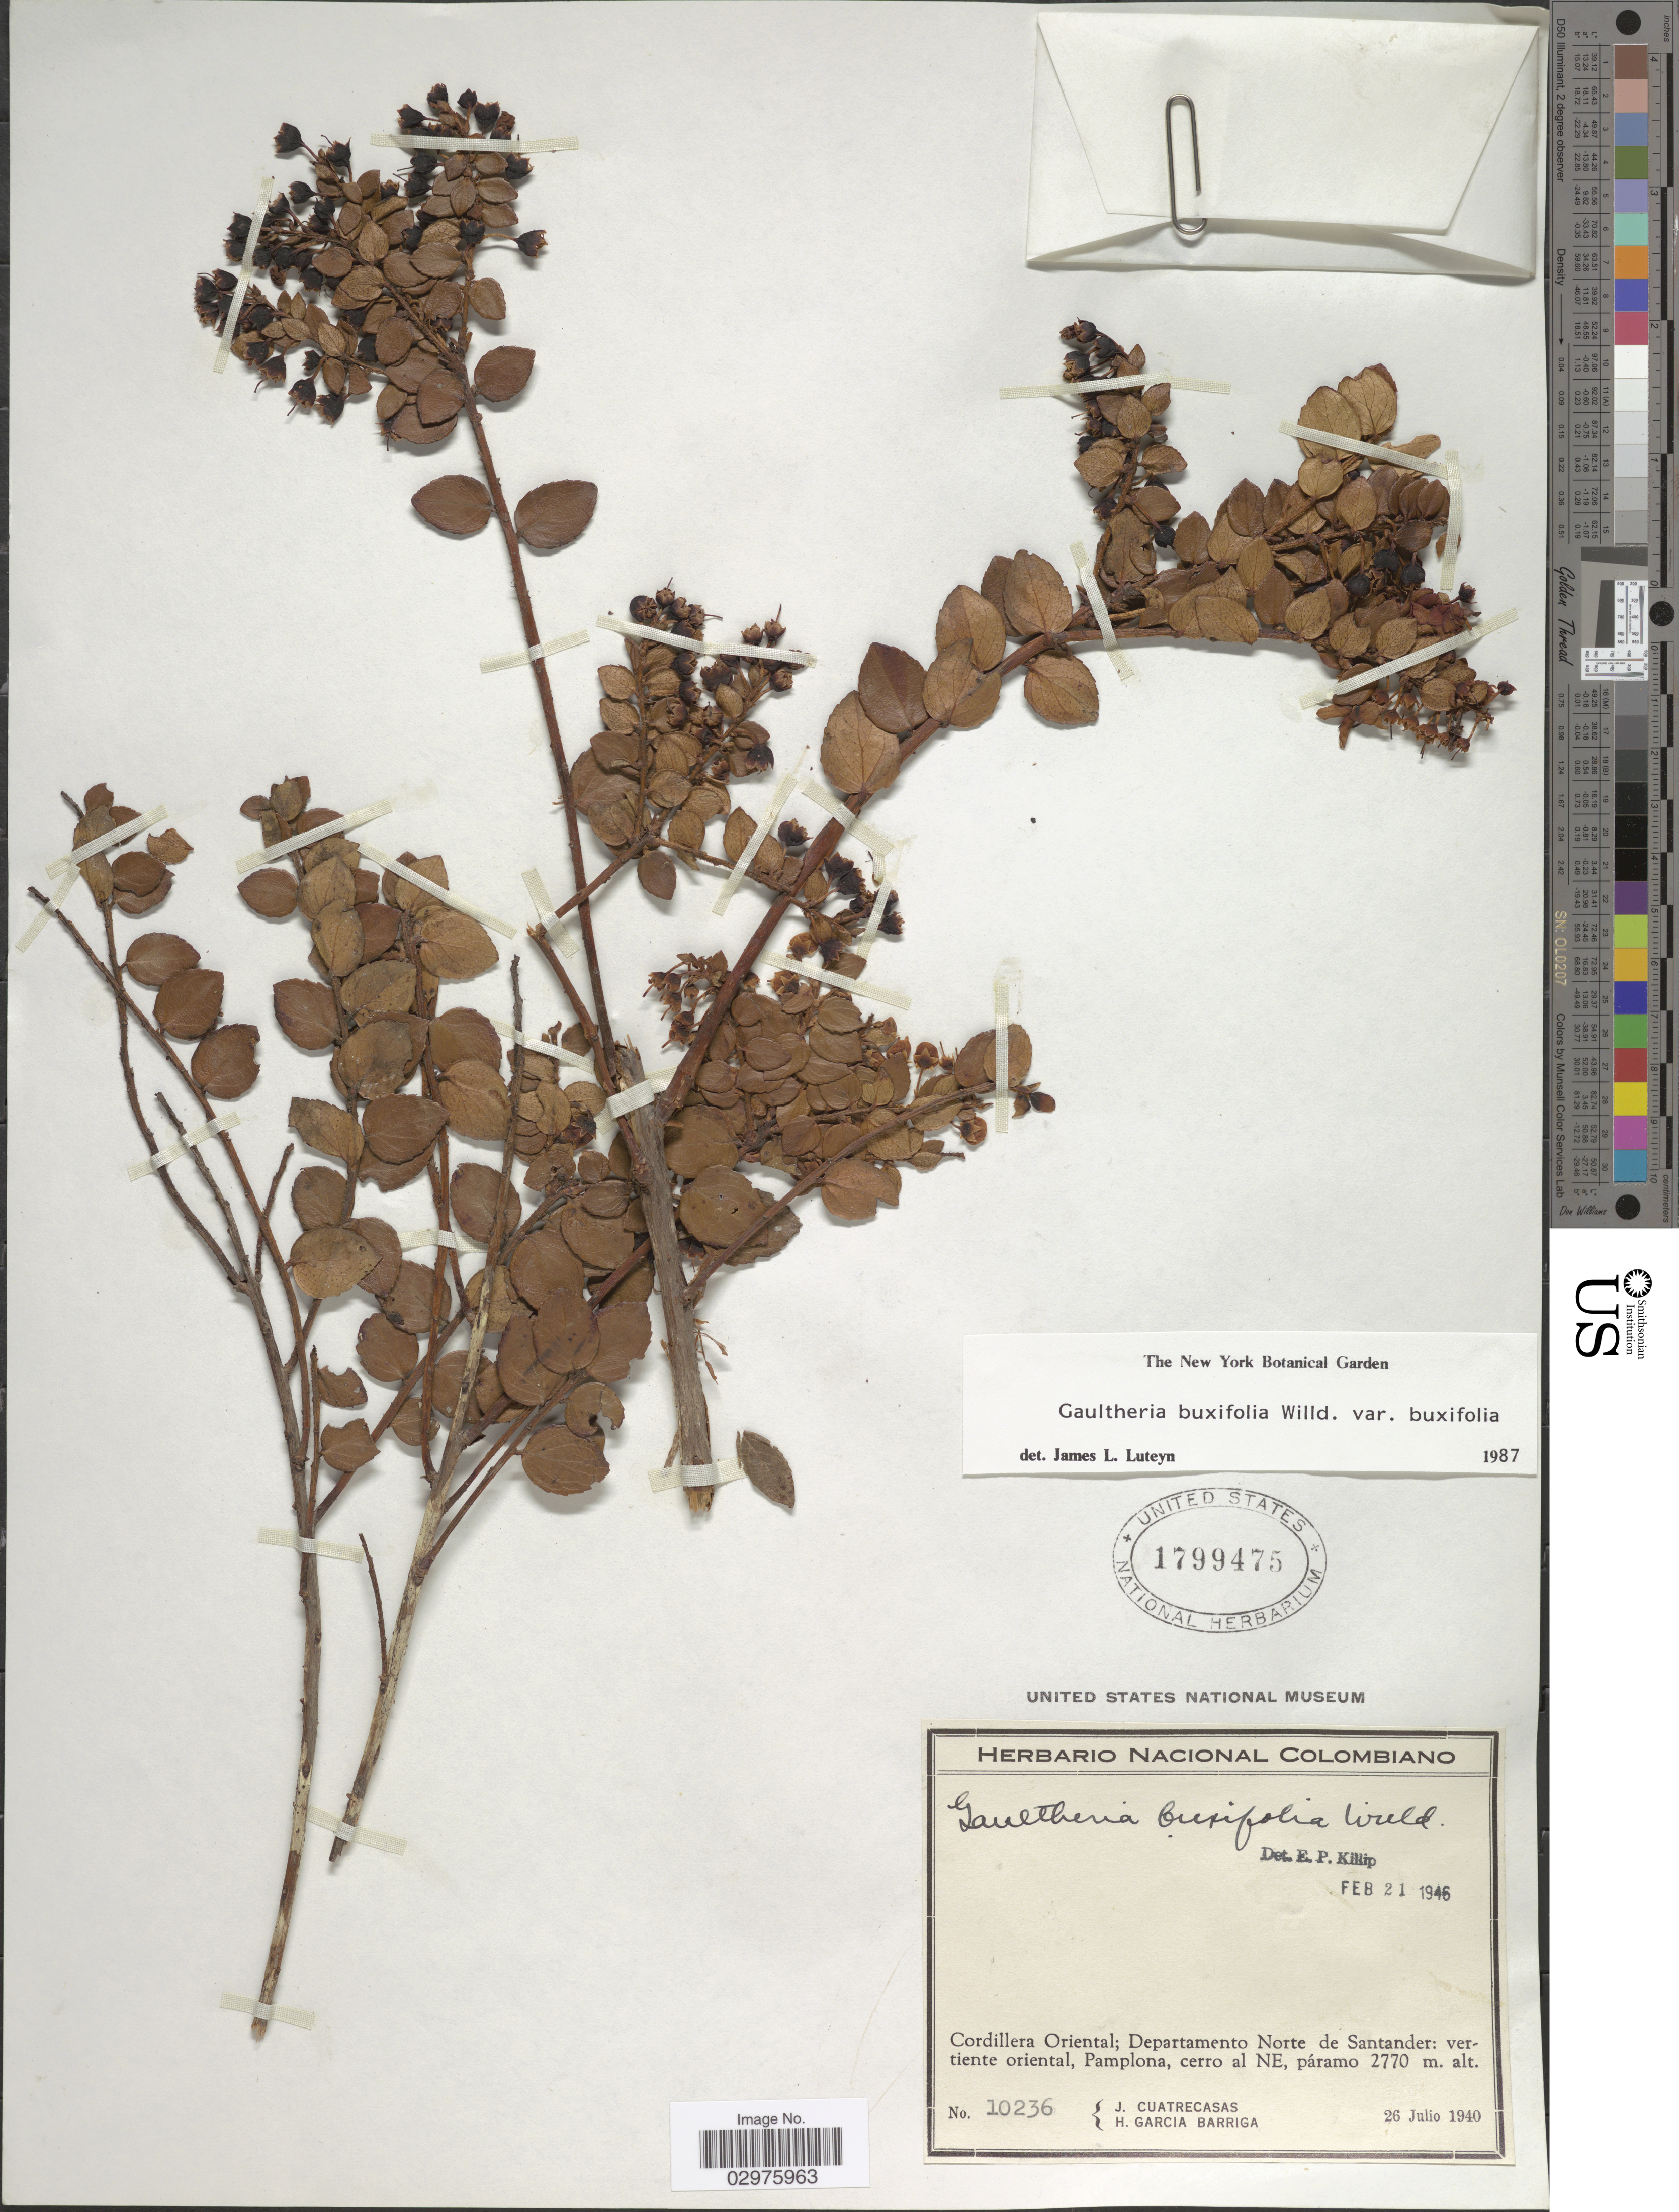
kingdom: Plantae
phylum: Tracheophyta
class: Magnoliopsida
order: Ericales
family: Ericaceae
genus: Gaultheria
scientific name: Gaultheria buxifolia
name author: Willd.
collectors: J. Cuatrecasas & H. García Barriga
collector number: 10236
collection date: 1940-07-26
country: Colombia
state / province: Norte de Santander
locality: Cordillera Oriental; Departamento Norte de Santander: vertiente oriental, Pamplona, cerro al NE.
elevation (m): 2770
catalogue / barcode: US 1799475